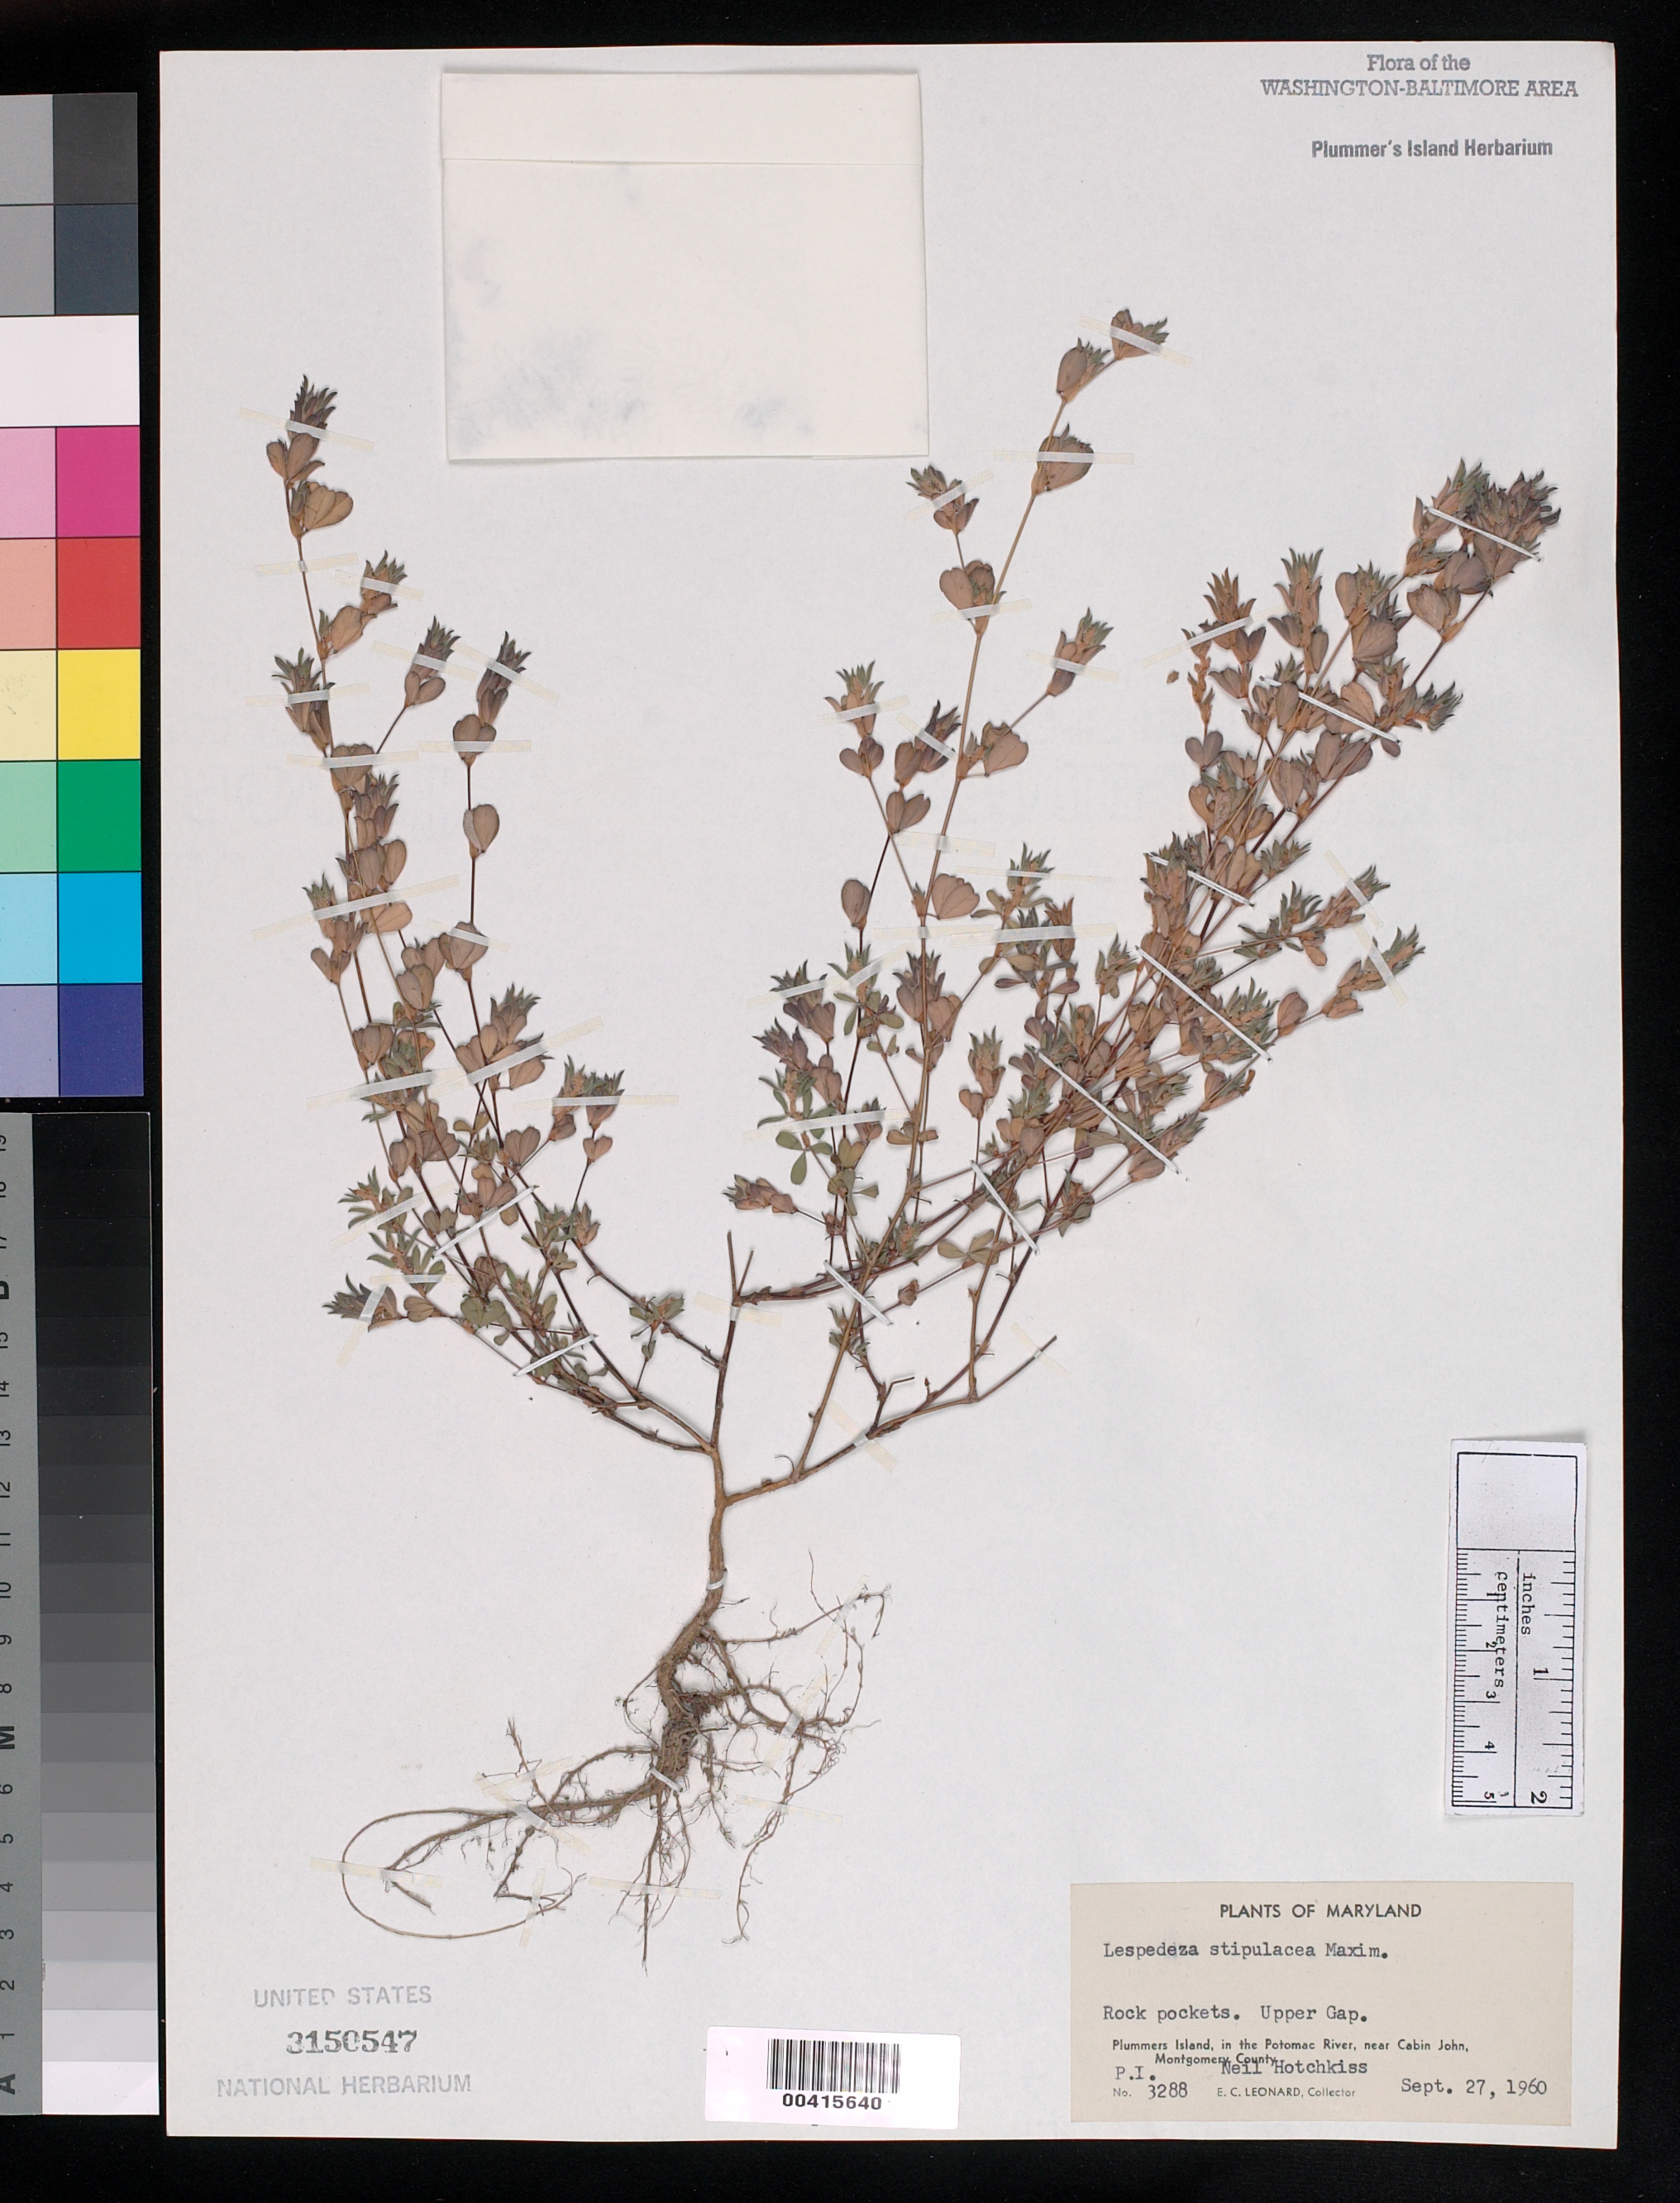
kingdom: Plantae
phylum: Tracheophyta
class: Magnoliopsida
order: Fabales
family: Fabaceae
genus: Kummerowia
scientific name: Kummerowia stipulacea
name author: (Maxim.) Makino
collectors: E. C. Leonard & N. Hotchkiss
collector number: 3288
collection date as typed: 27 Sep 1960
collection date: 1960-09-27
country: United States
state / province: Maryland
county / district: Montgomery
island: Plummers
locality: Plummer's Island; Upper Gap C. & O. Canal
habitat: Rock pockets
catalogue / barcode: US 3150547